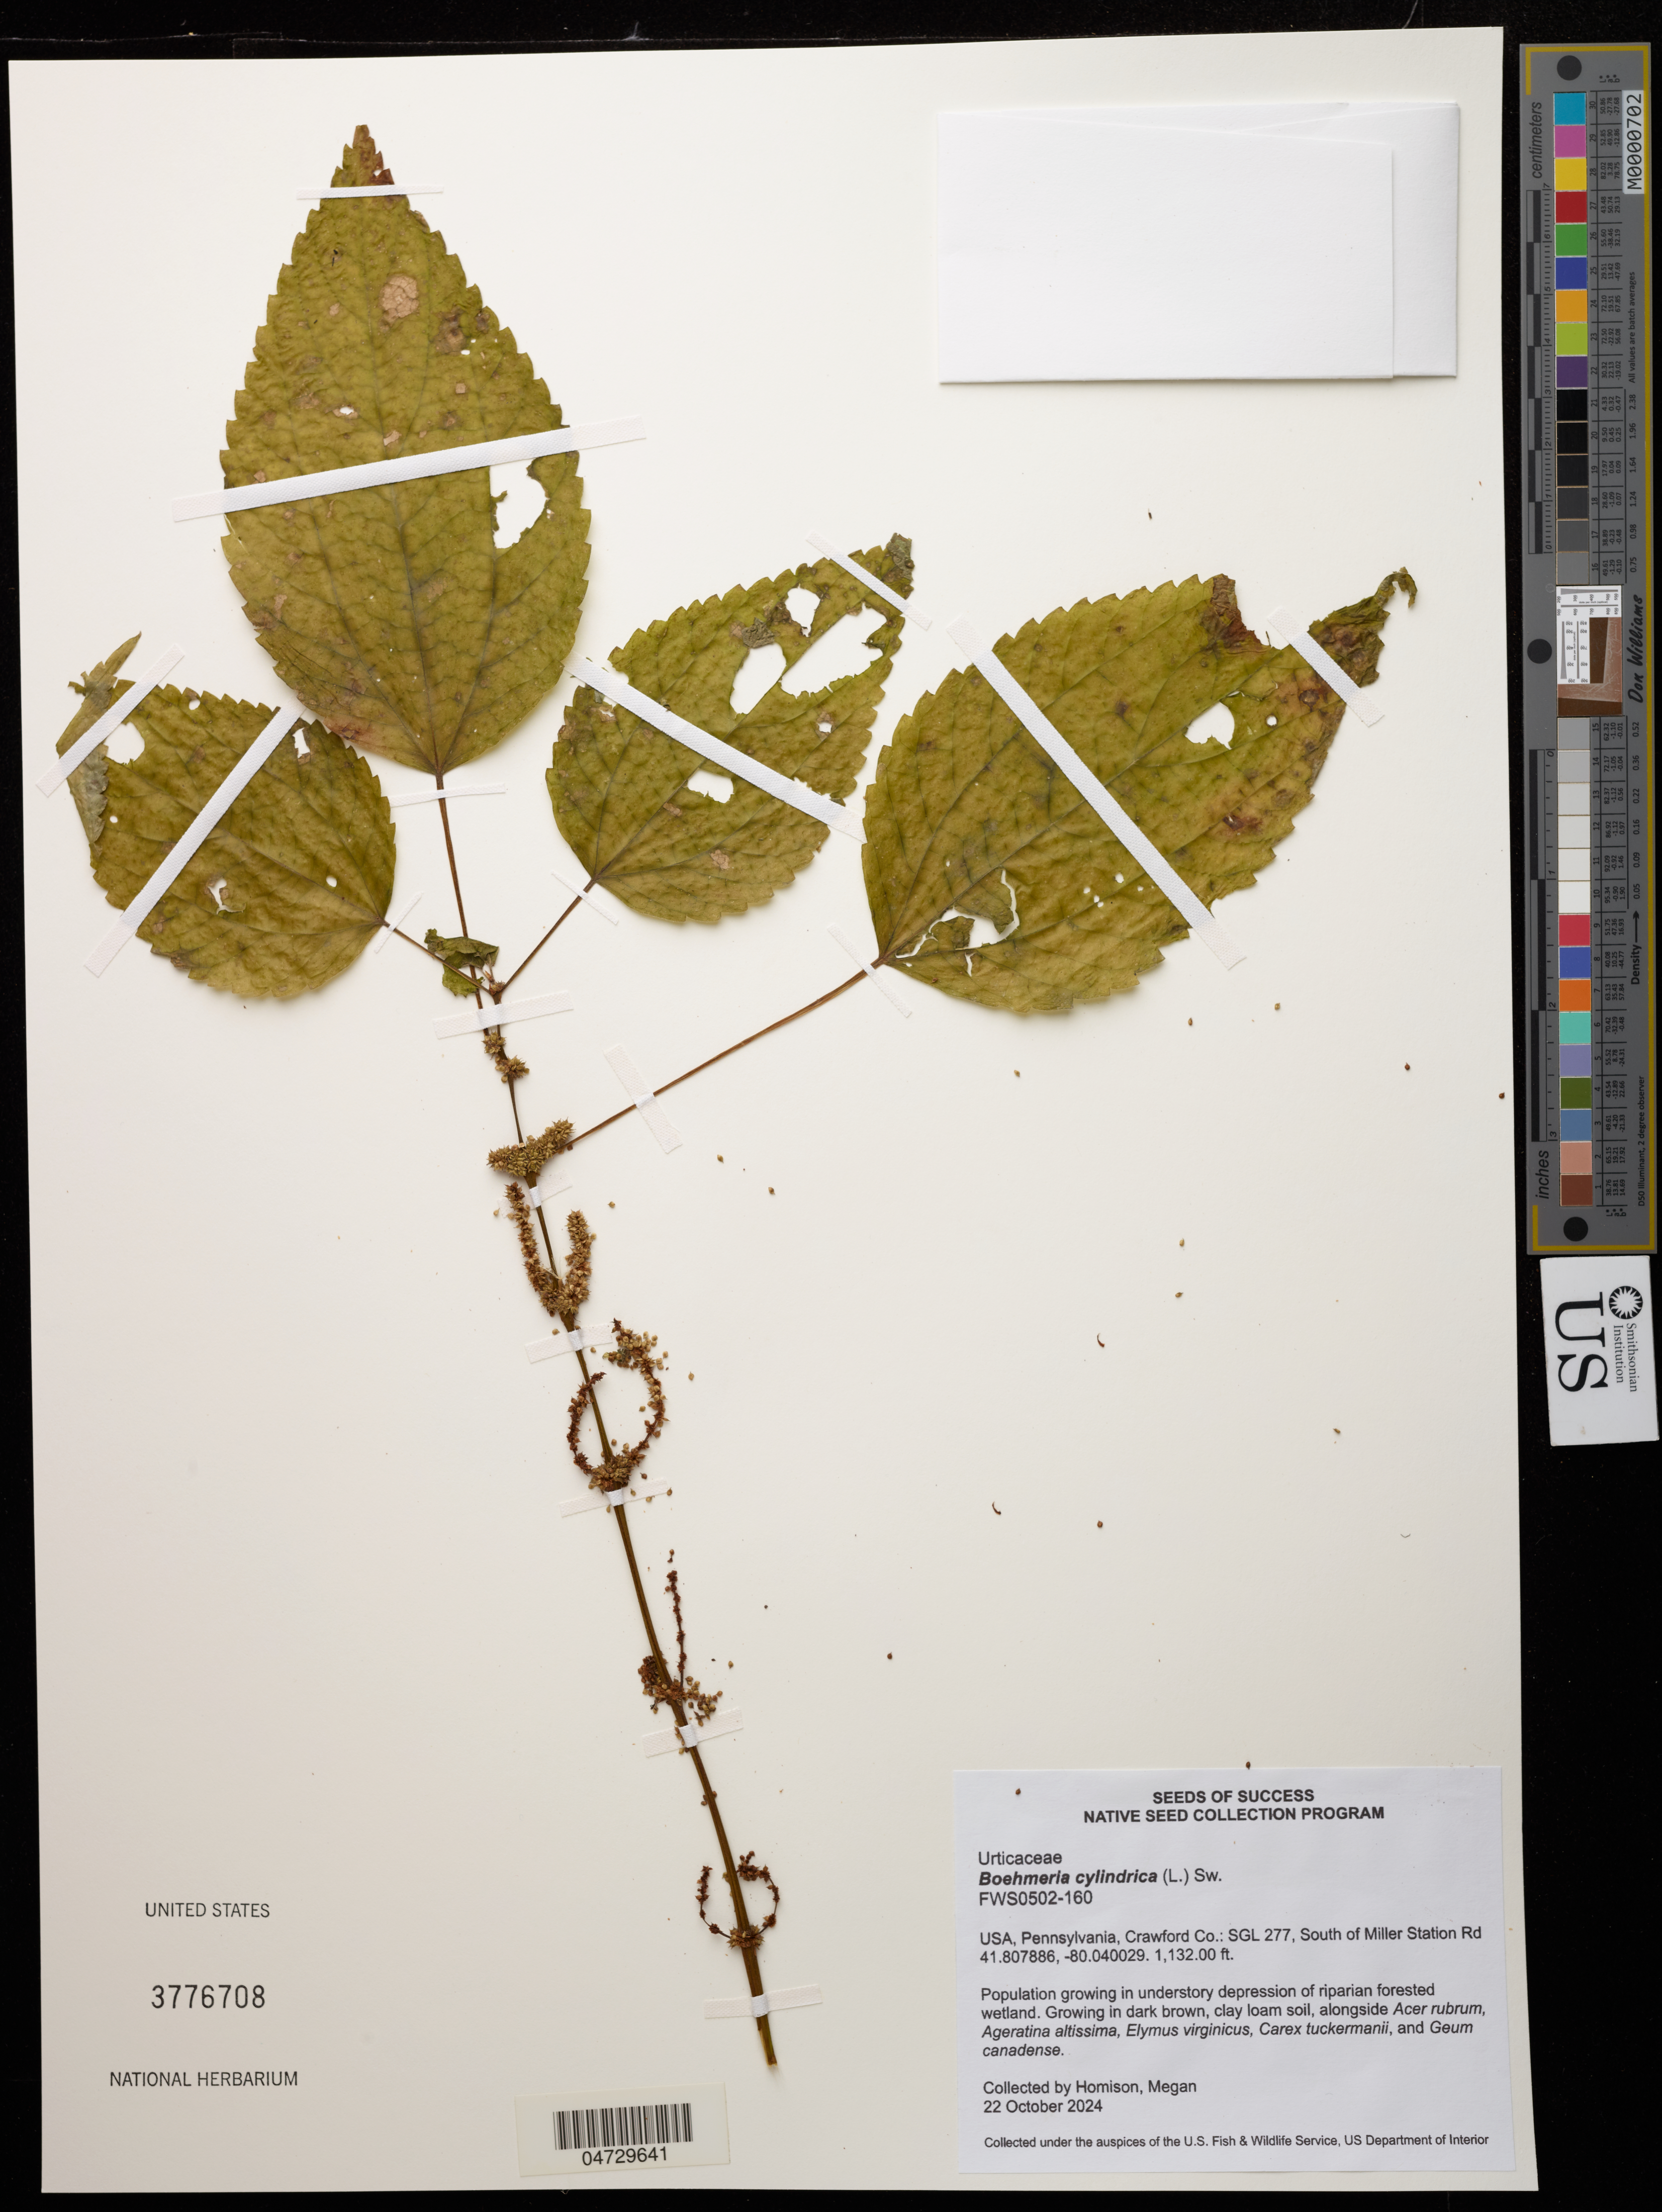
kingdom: Plantae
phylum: Tracheophyta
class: Magnoliopsida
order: Rosales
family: Urticaceae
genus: Boehmeria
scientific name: Boehmeria cylindrica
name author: (L.) Sw.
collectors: M. Homison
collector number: FWS0502-160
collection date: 2024-10-22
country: United States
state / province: Pennsylvania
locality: Crawford Co.: SGL 277, South of Miller Station Rd.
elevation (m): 345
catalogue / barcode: US 3776708